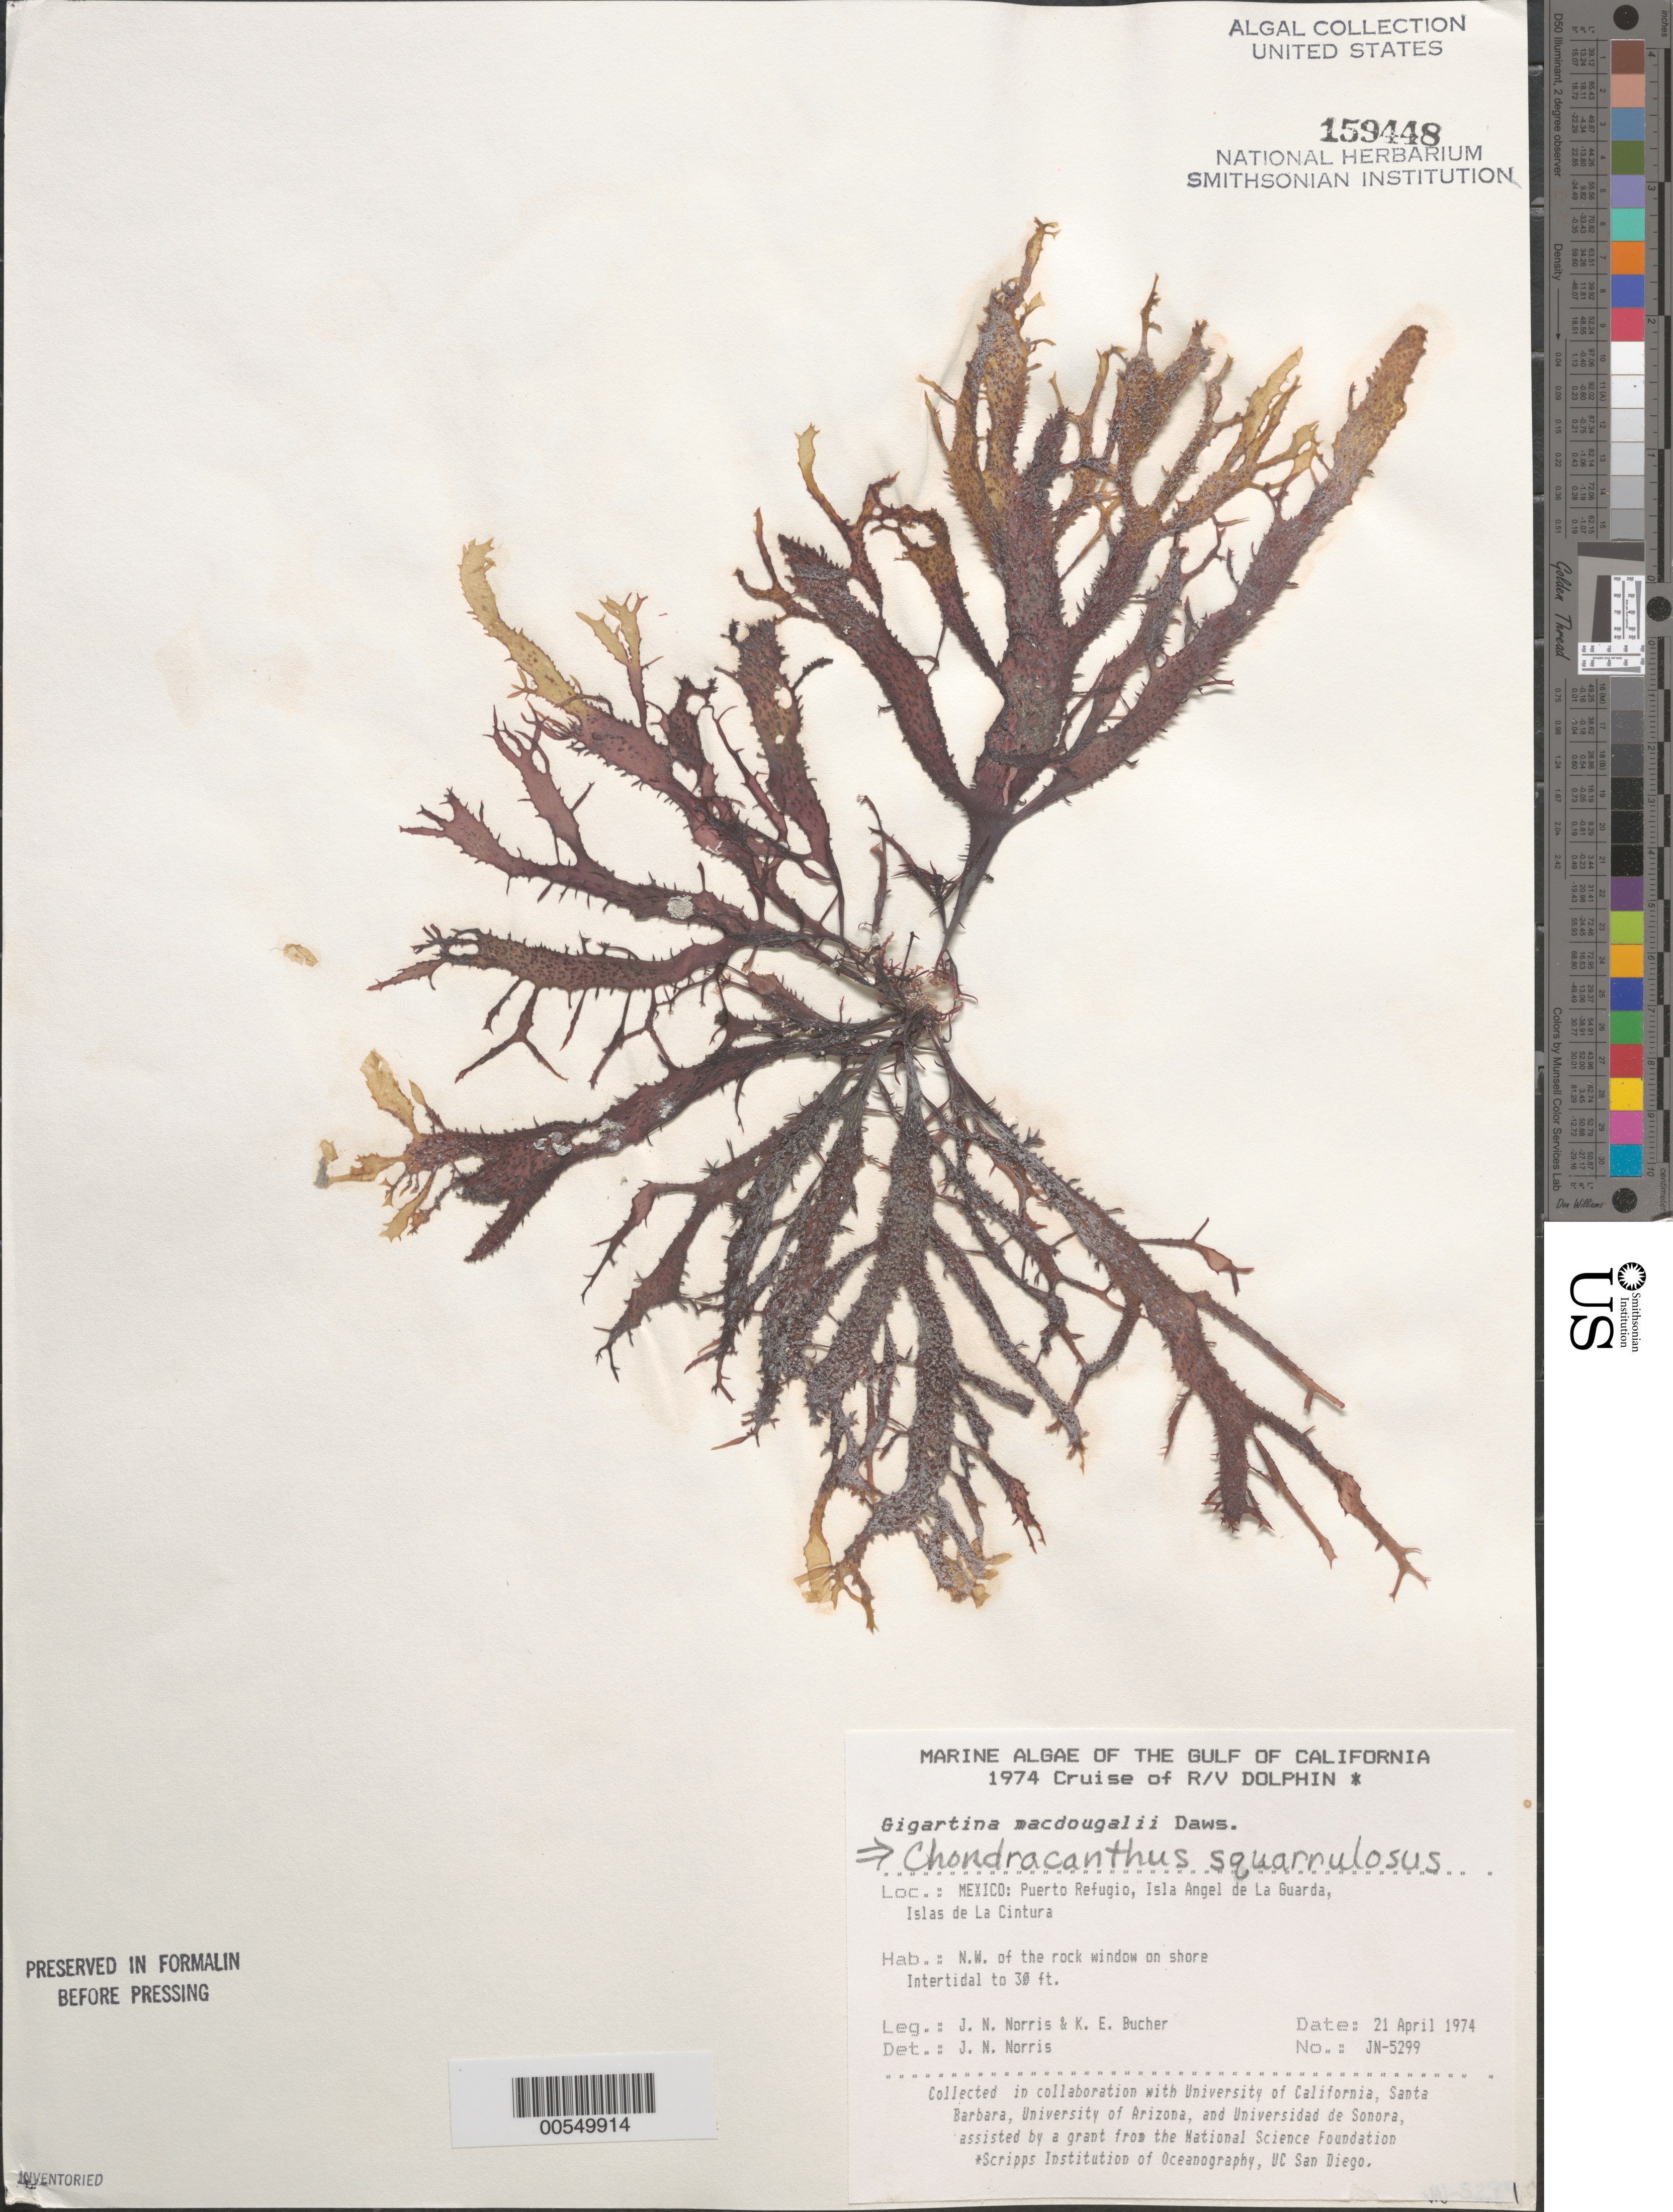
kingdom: Plantae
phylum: Rhodophyta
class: Florideophyceae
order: Gigartinales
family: Gigartinaceae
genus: Chondracanthus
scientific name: Chondracanthus squarrulosus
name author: (Setch. & N.L. Gardner) J.R. Hughey et al.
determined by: Norris, James N.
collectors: J. N. Norris & K. E. Bucher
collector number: JN-5299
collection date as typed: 21 Apr 1974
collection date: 1974-04-21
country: Mexico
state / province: Baja California Norte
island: Isla Angel de la Guarda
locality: Puerto Refugio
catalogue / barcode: US 159448